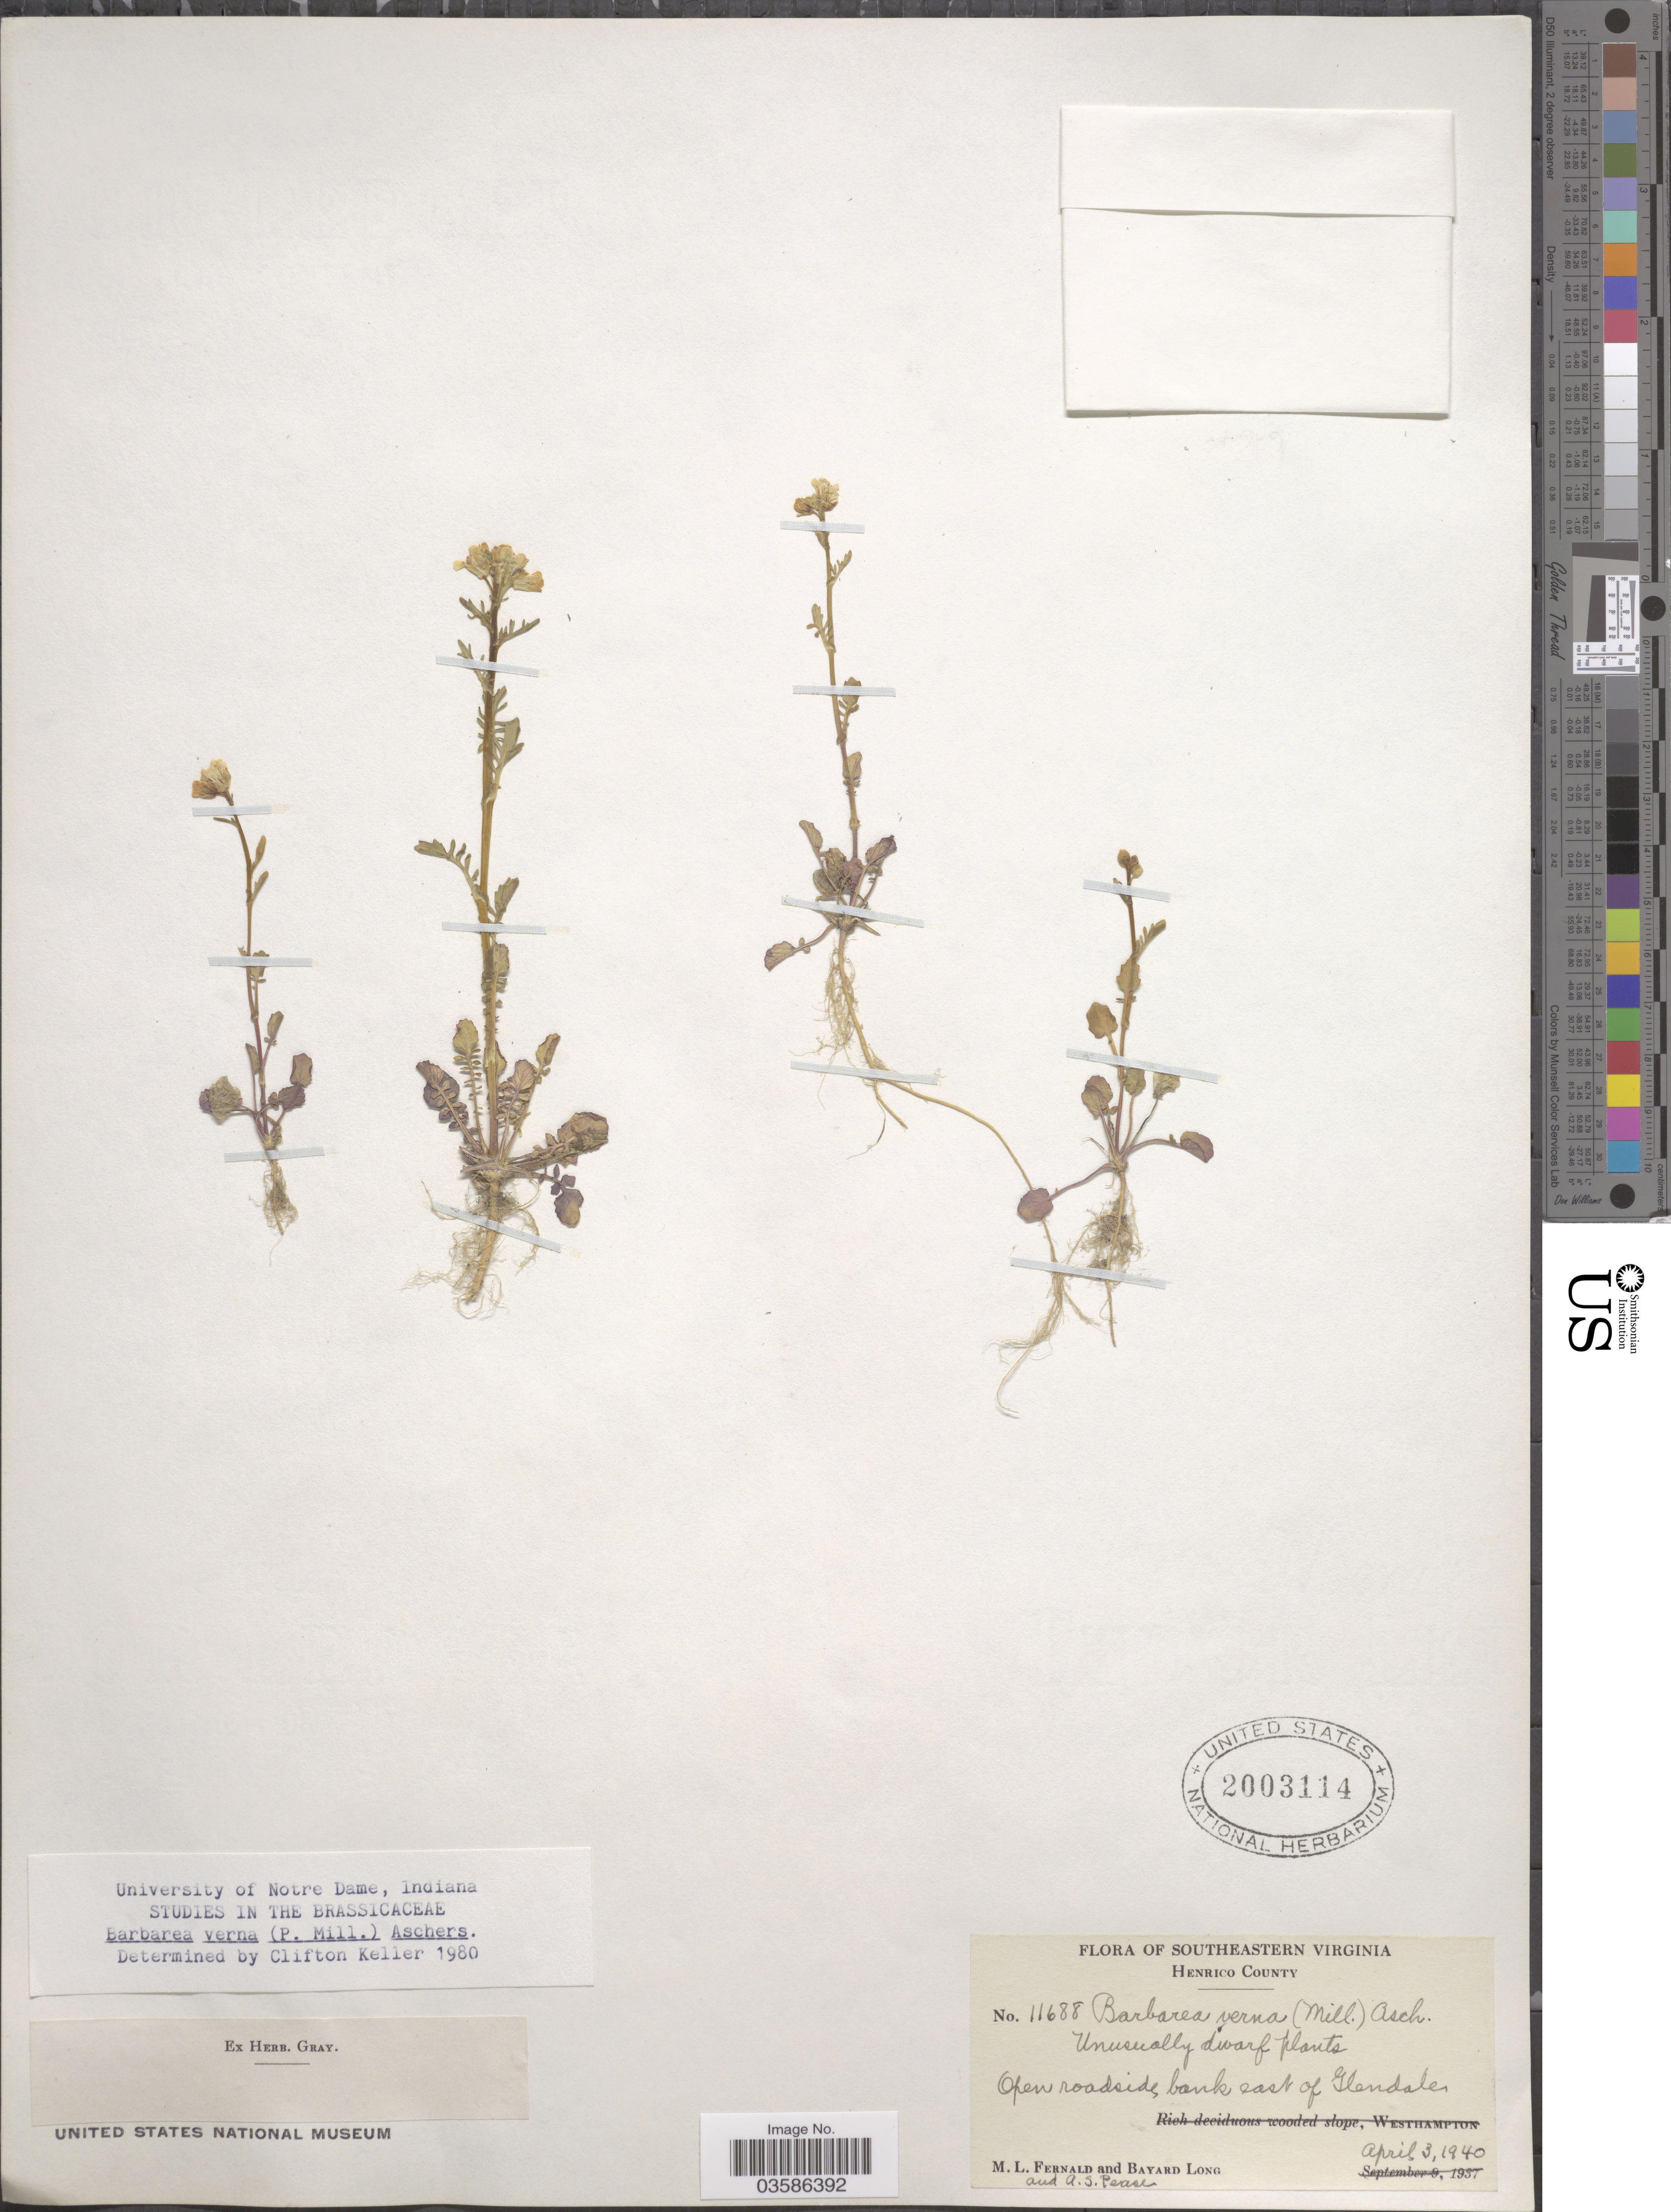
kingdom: Plantae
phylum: Tracheophyta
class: Magnoliopsida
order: Brassicales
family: Brassicaceae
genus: Barbarea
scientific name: Barbarea verna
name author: (Mill.) Asch.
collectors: M. L. Fernald, B. Long & A. S. Pease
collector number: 11688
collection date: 1940-04-03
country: United States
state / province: Virginia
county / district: Henrico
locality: Southeastern Virginia. Henrico County. Bank east of Glendales.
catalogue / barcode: US 2003114